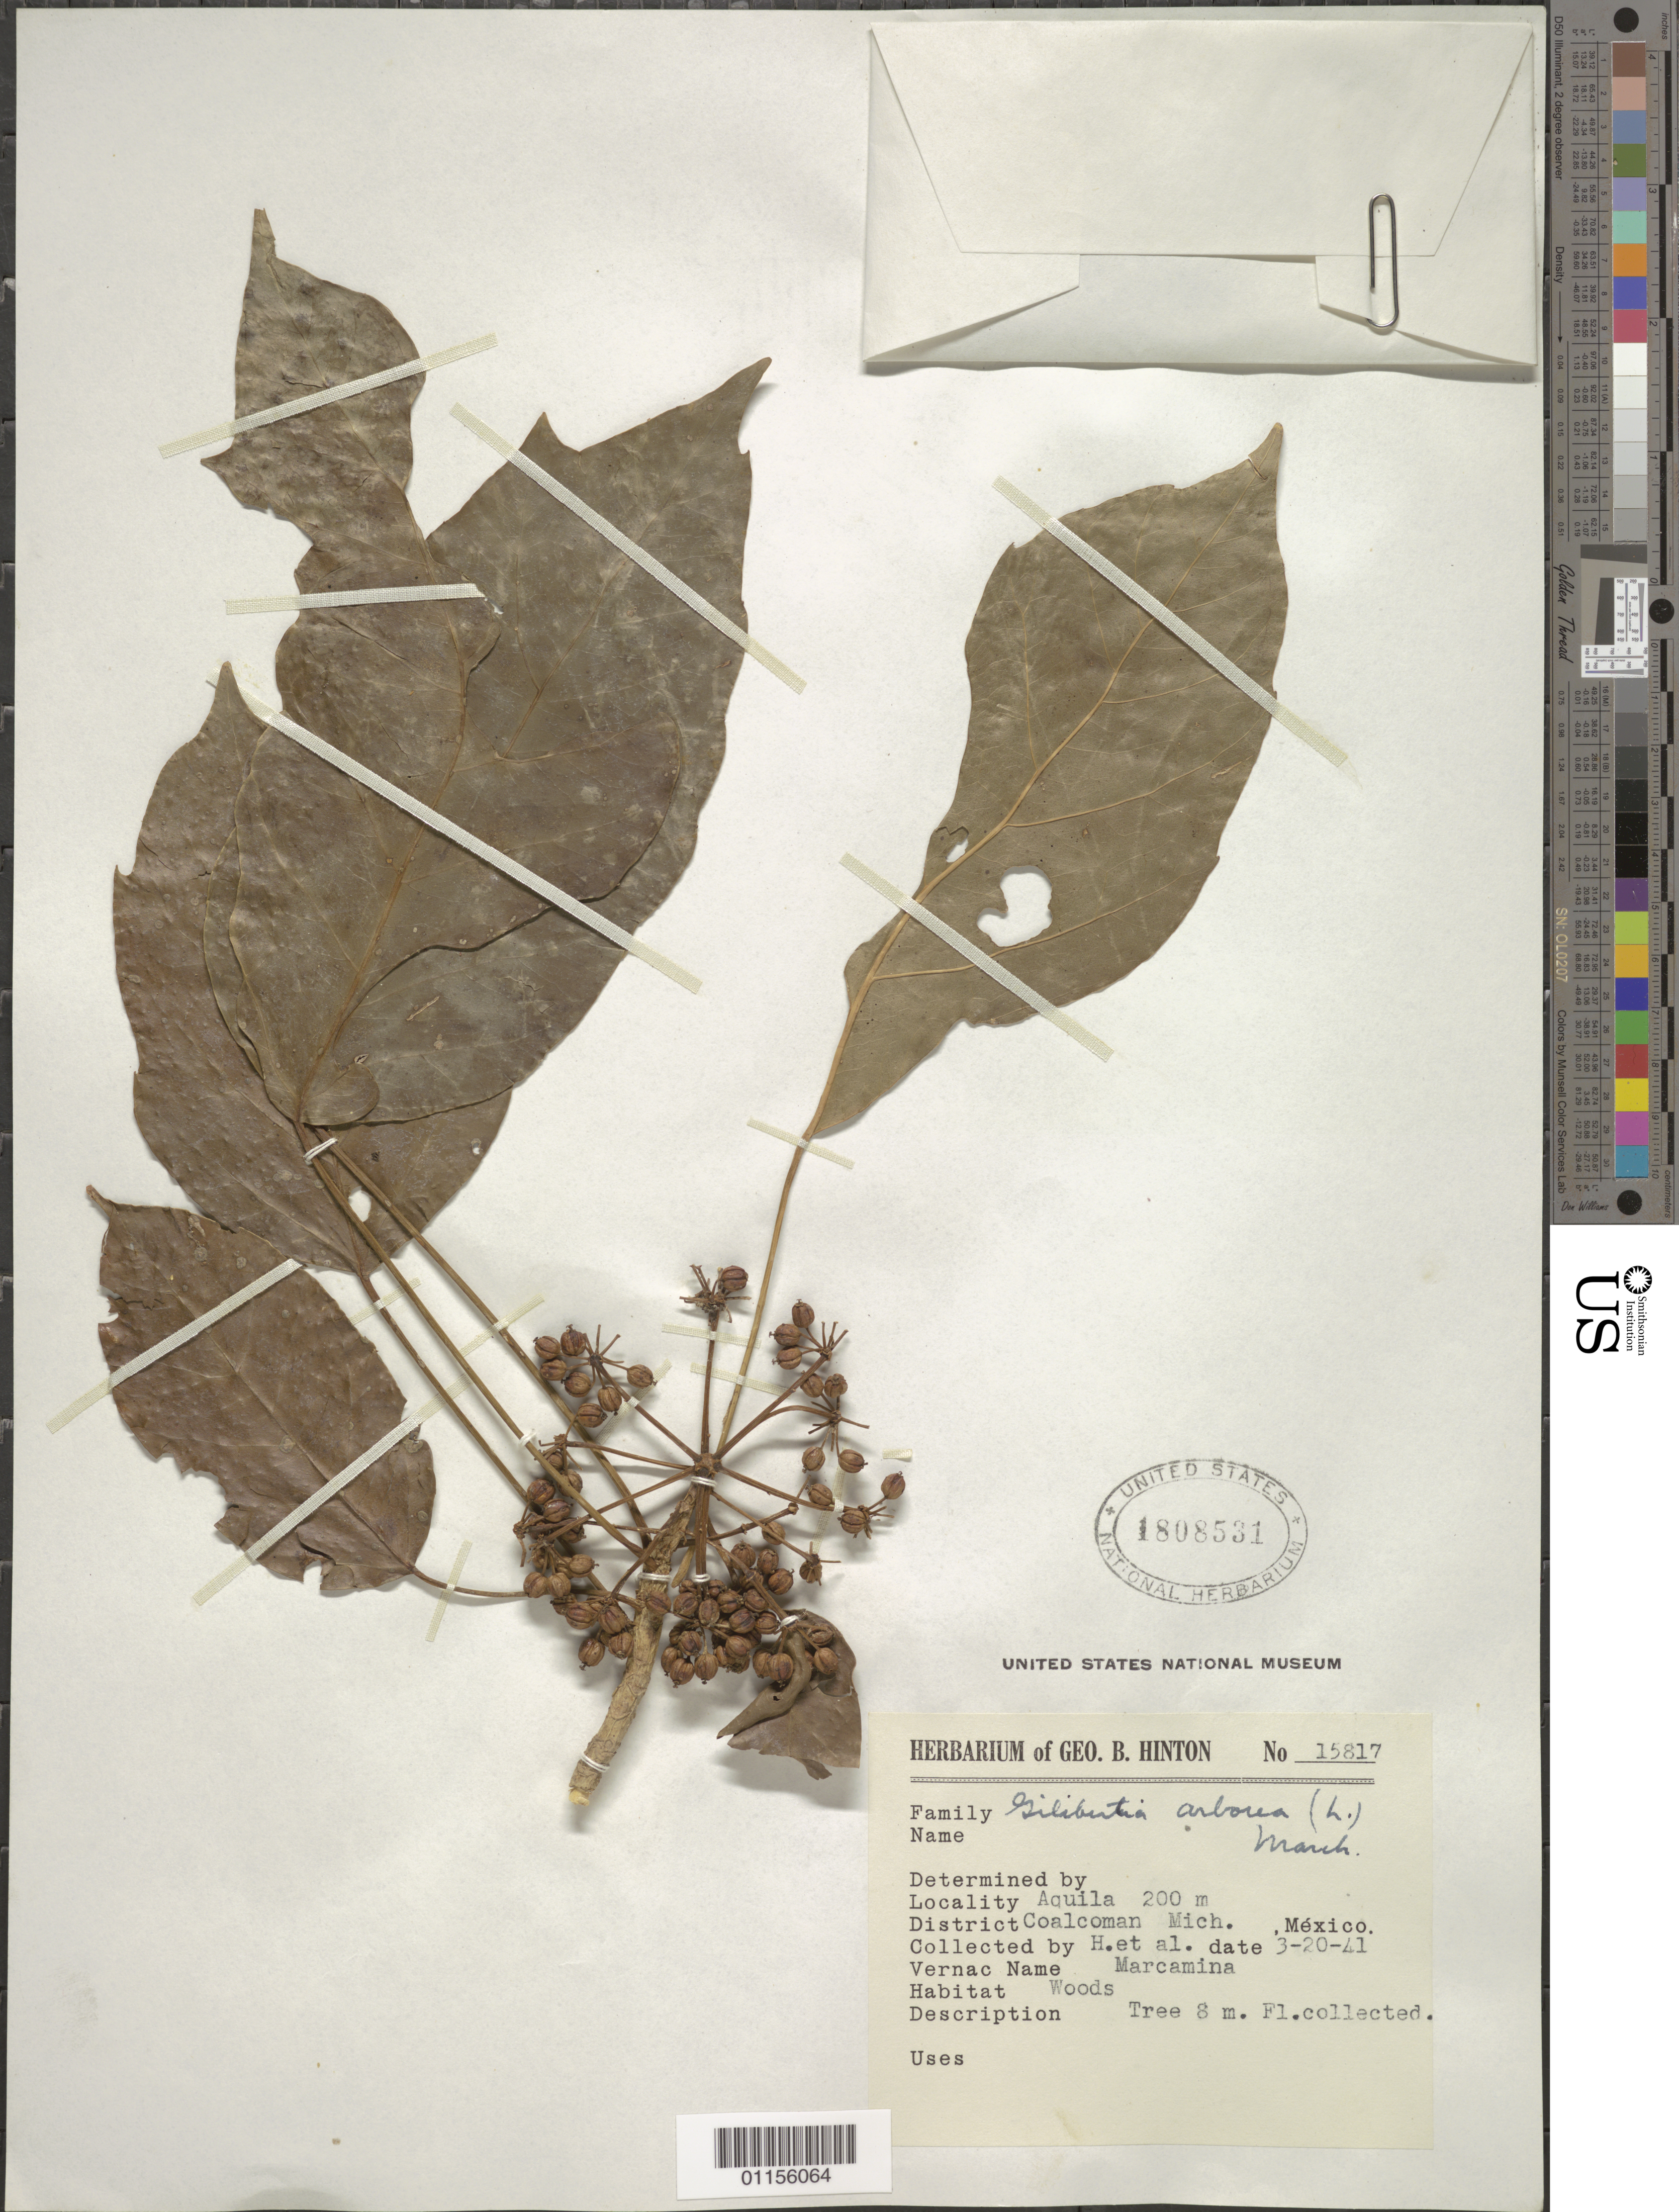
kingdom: Plantae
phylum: Tracheophyta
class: Magnoliopsida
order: Apiales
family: Araliaceae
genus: Dendropanax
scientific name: Dendropanax arboreus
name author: (L.) Decne. & Planch.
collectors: G. B. Hinton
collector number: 15817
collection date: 1941-03-20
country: Mexico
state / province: Michoacán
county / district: Coalcomán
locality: Aquila.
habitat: Woods. Tree.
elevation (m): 200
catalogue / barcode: US 1808531